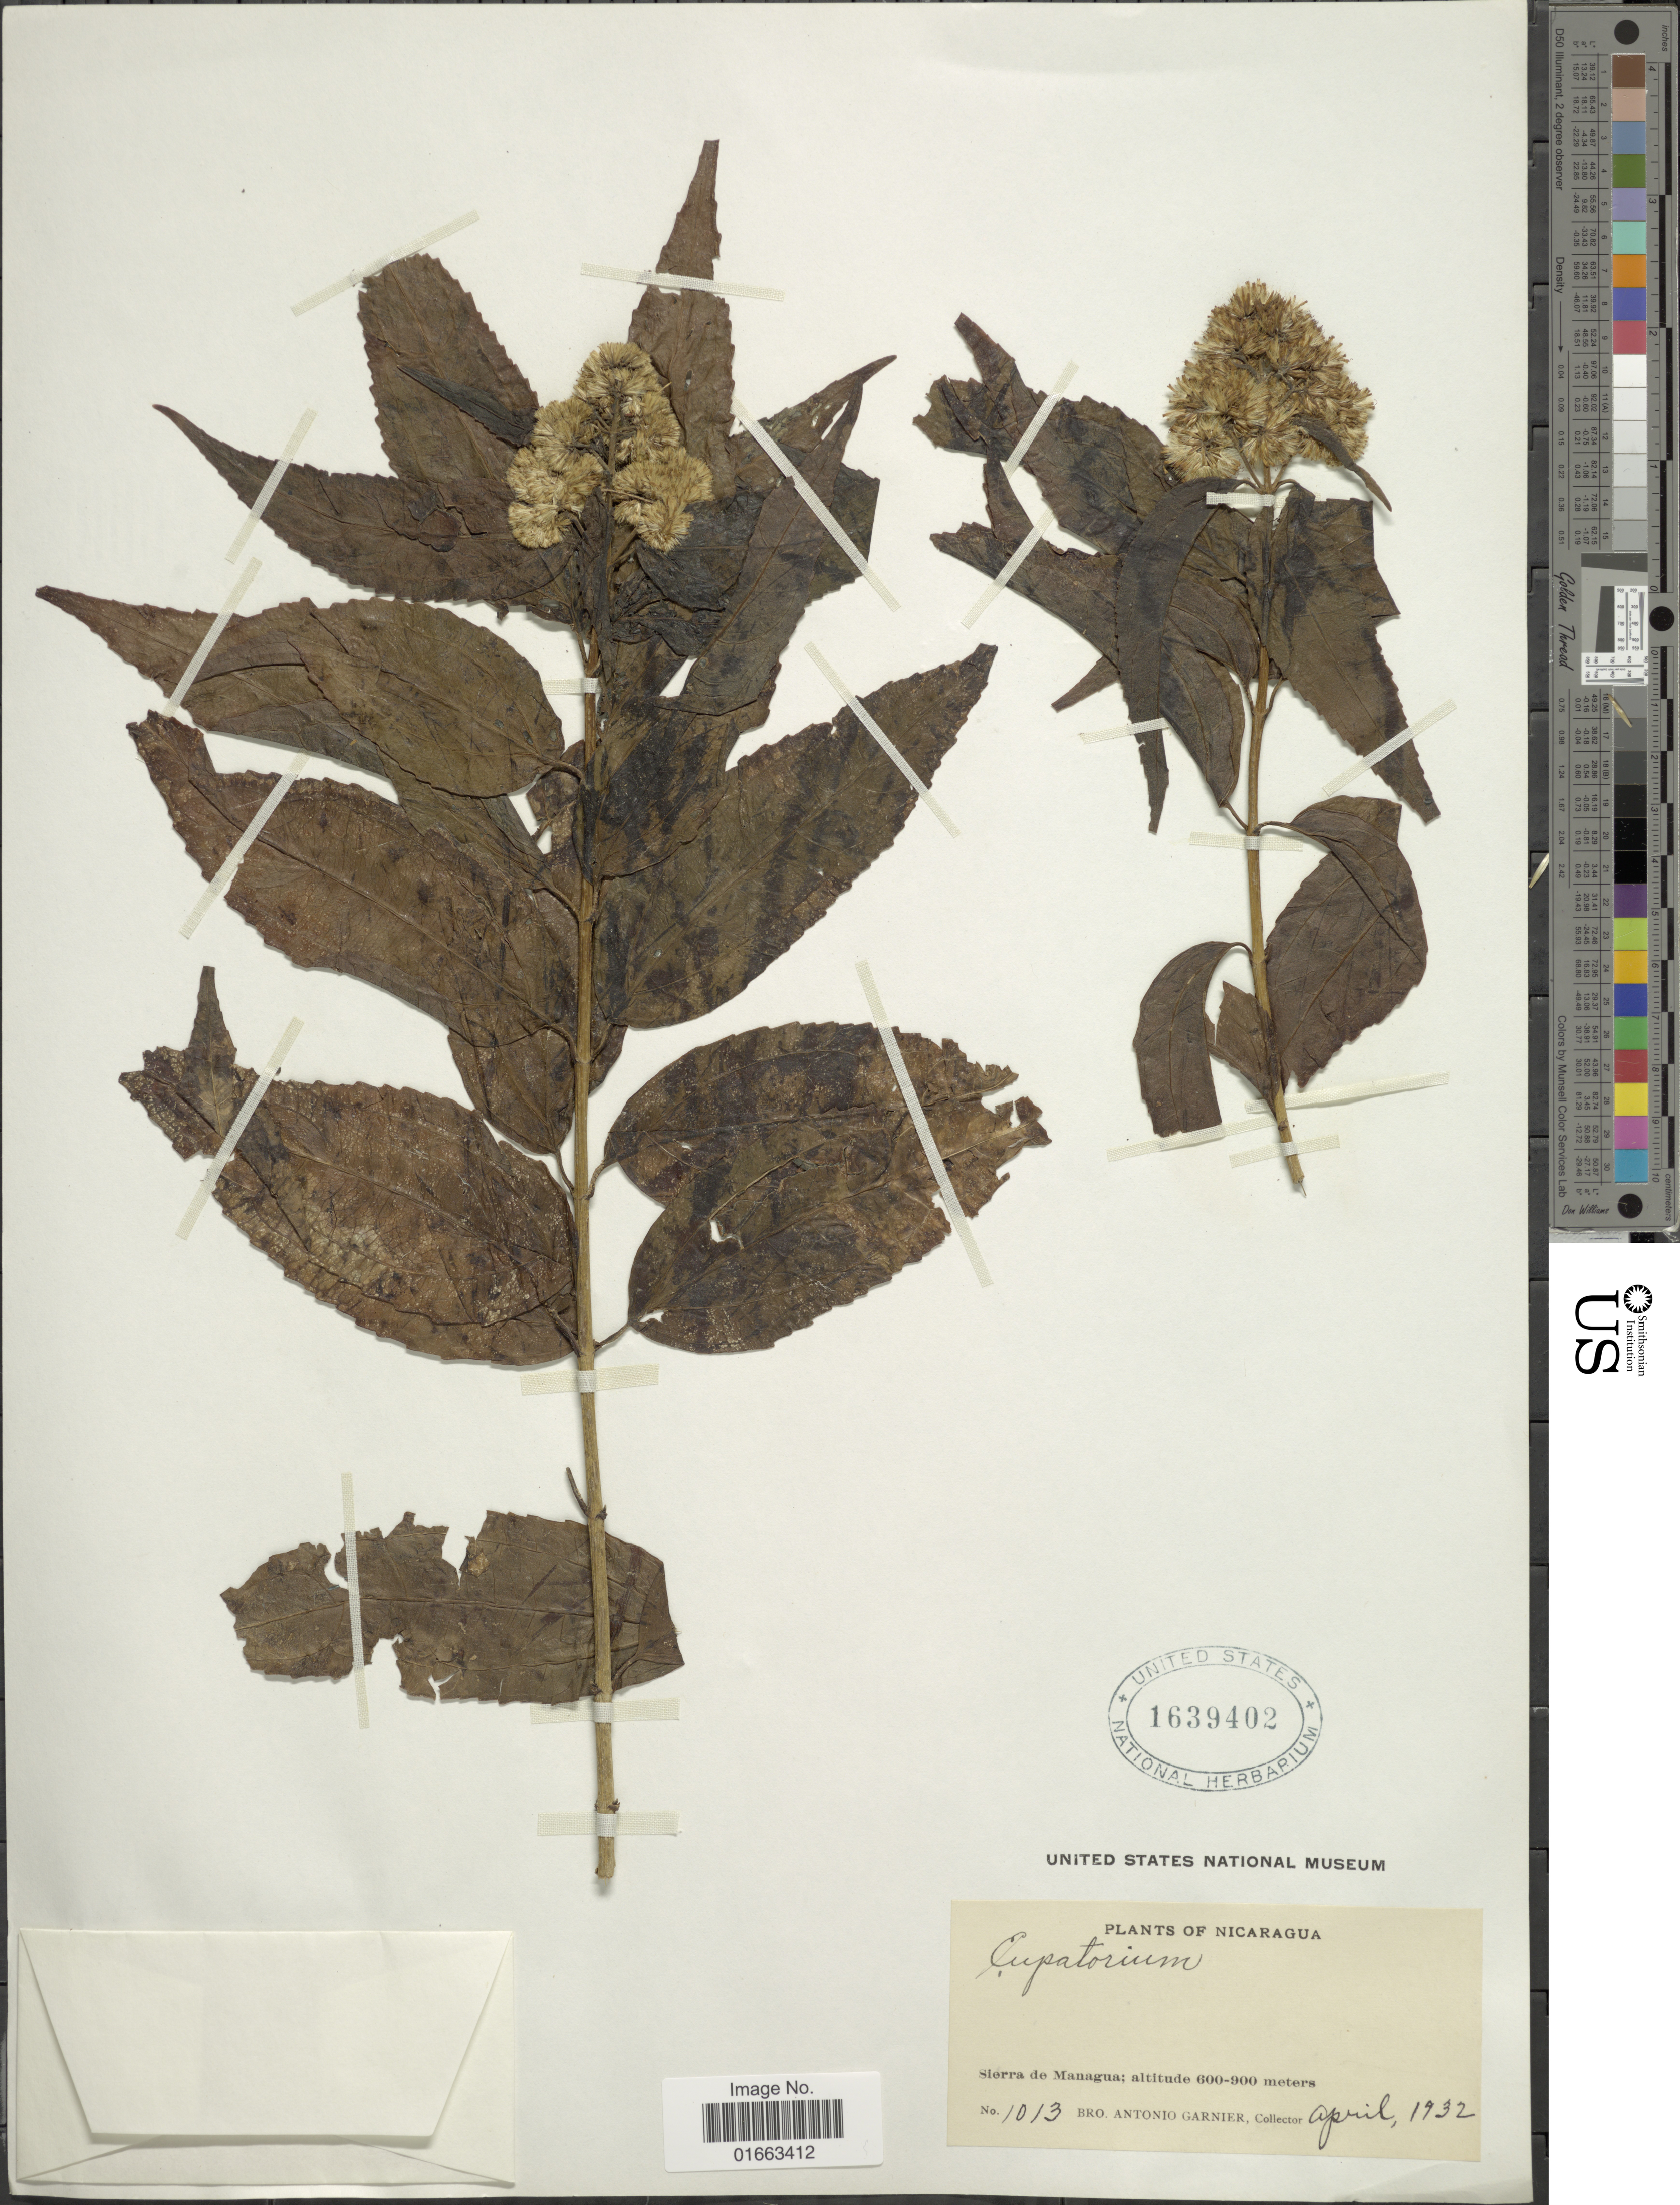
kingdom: Plantae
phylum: Tracheophyta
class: Magnoliopsida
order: Asterales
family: Asteraceae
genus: Koanophyllon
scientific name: Koanophyllon albicaule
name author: (Sch. Bip. ex Klatt) R.M. King & H. Rob.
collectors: Bro. A. Garnier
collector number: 1013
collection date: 1932-04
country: Nicaragua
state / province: Managua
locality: Sierra de Managua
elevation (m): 600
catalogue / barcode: US 1639402